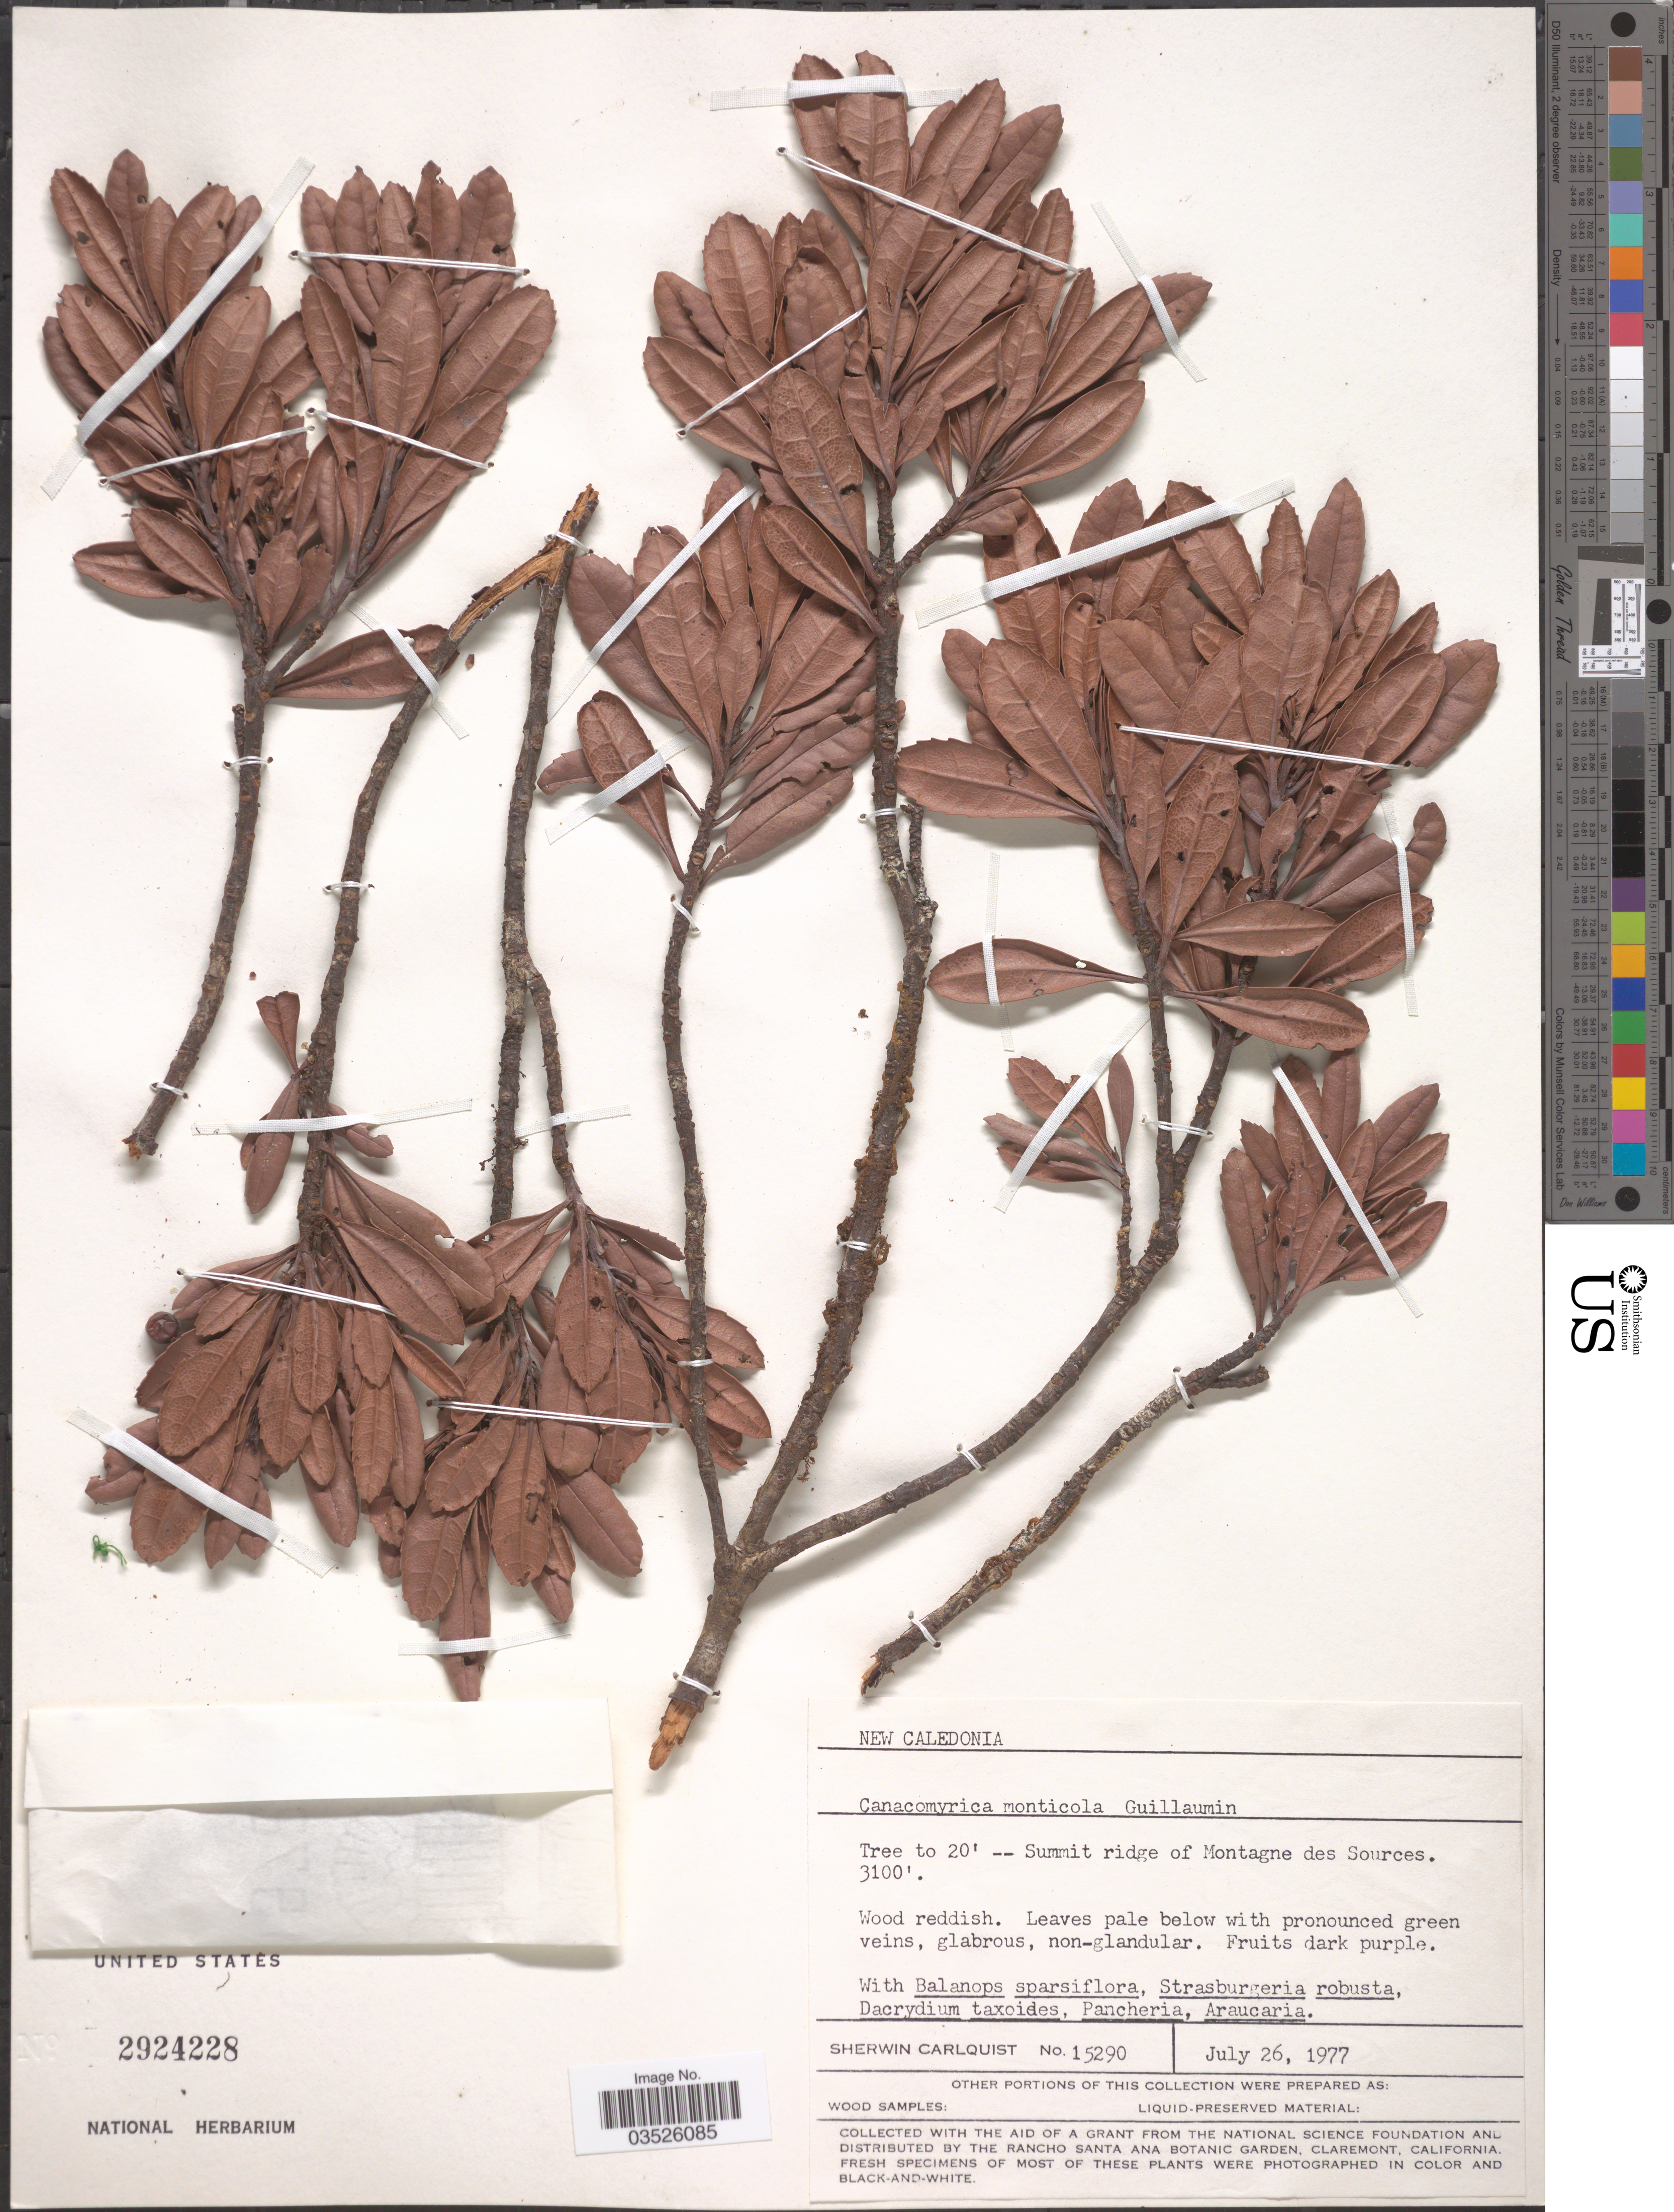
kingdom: Plantae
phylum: Tracheophyta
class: Magnoliopsida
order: Fagales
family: Myricaceae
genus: Canacomyrica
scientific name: Canacomyrica monticola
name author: Guillaumin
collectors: S. Carlquist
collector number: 15290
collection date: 1977-07-26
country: New Caledonia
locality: Summit ridge of Montagne des Sources.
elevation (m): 945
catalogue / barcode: US 2924228